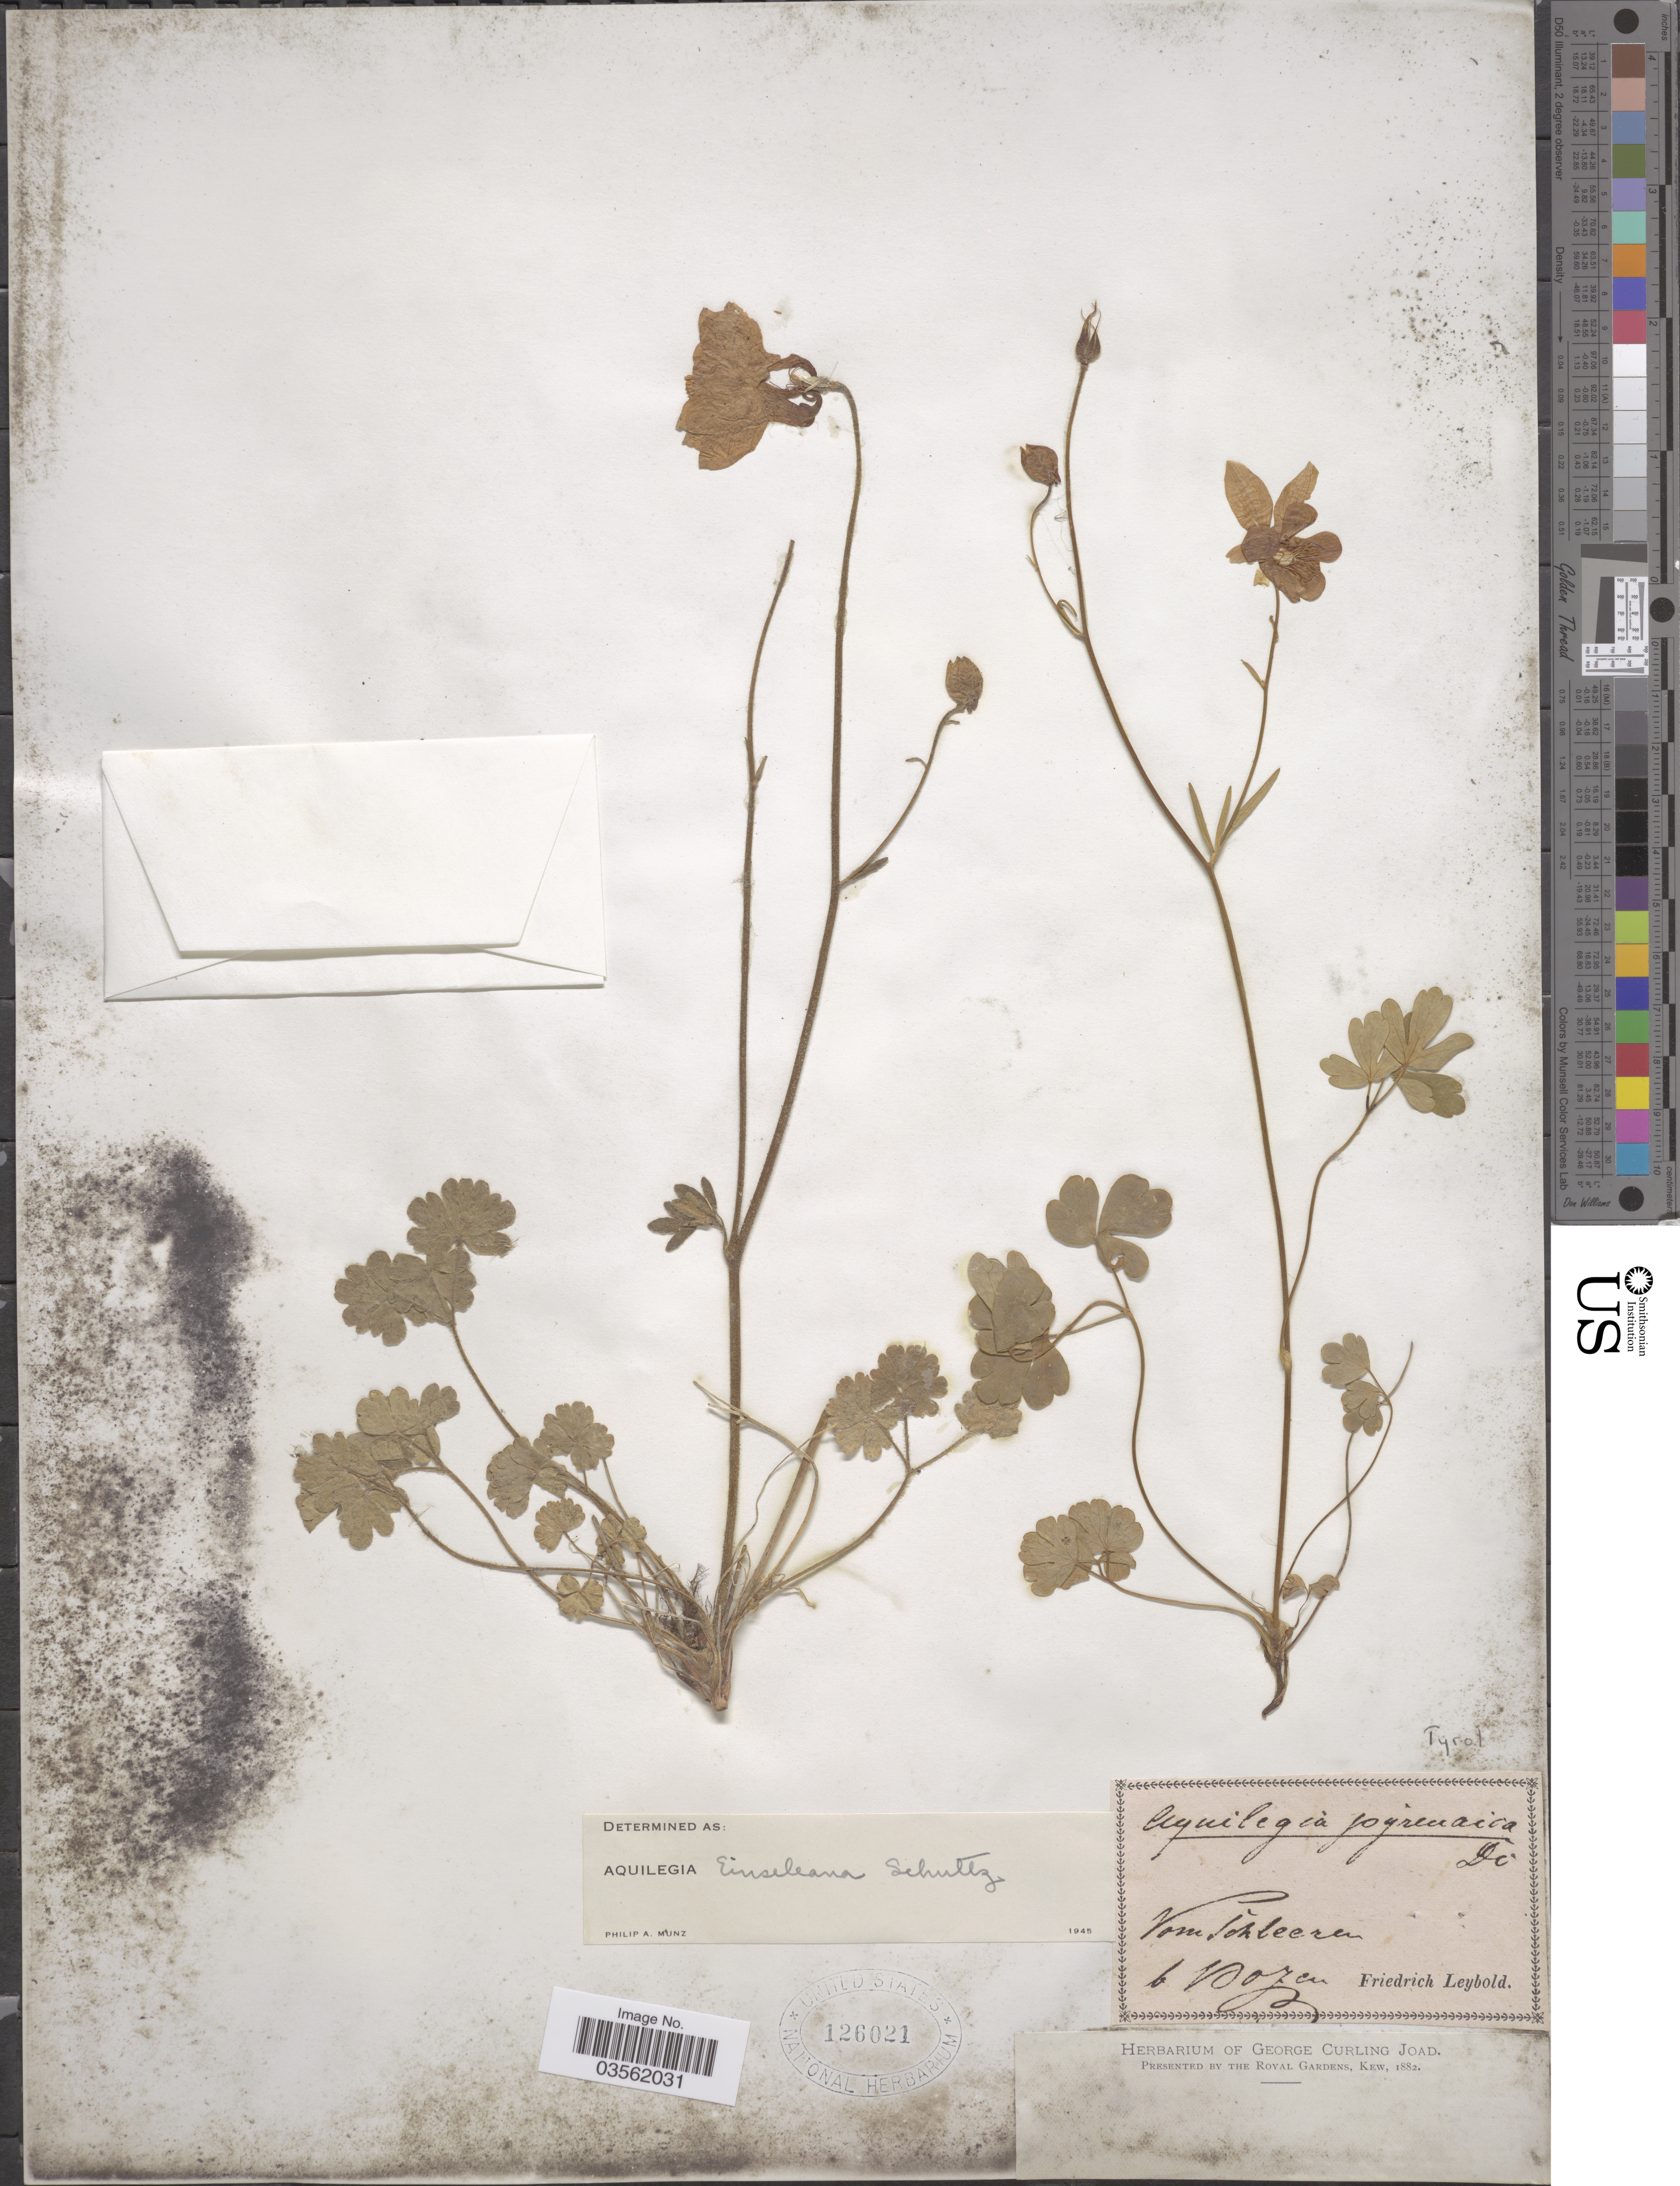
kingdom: Plantae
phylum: Tracheophyta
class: Magnoliopsida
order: Ranunculales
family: Ranunculaceae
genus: Aquilegia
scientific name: Aquilegia einseleana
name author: F.W. Schultz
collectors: F. Leybold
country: Italy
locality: Tyrol. Vom Schleeren. b. Bozen. [interpreted]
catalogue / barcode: US 126021